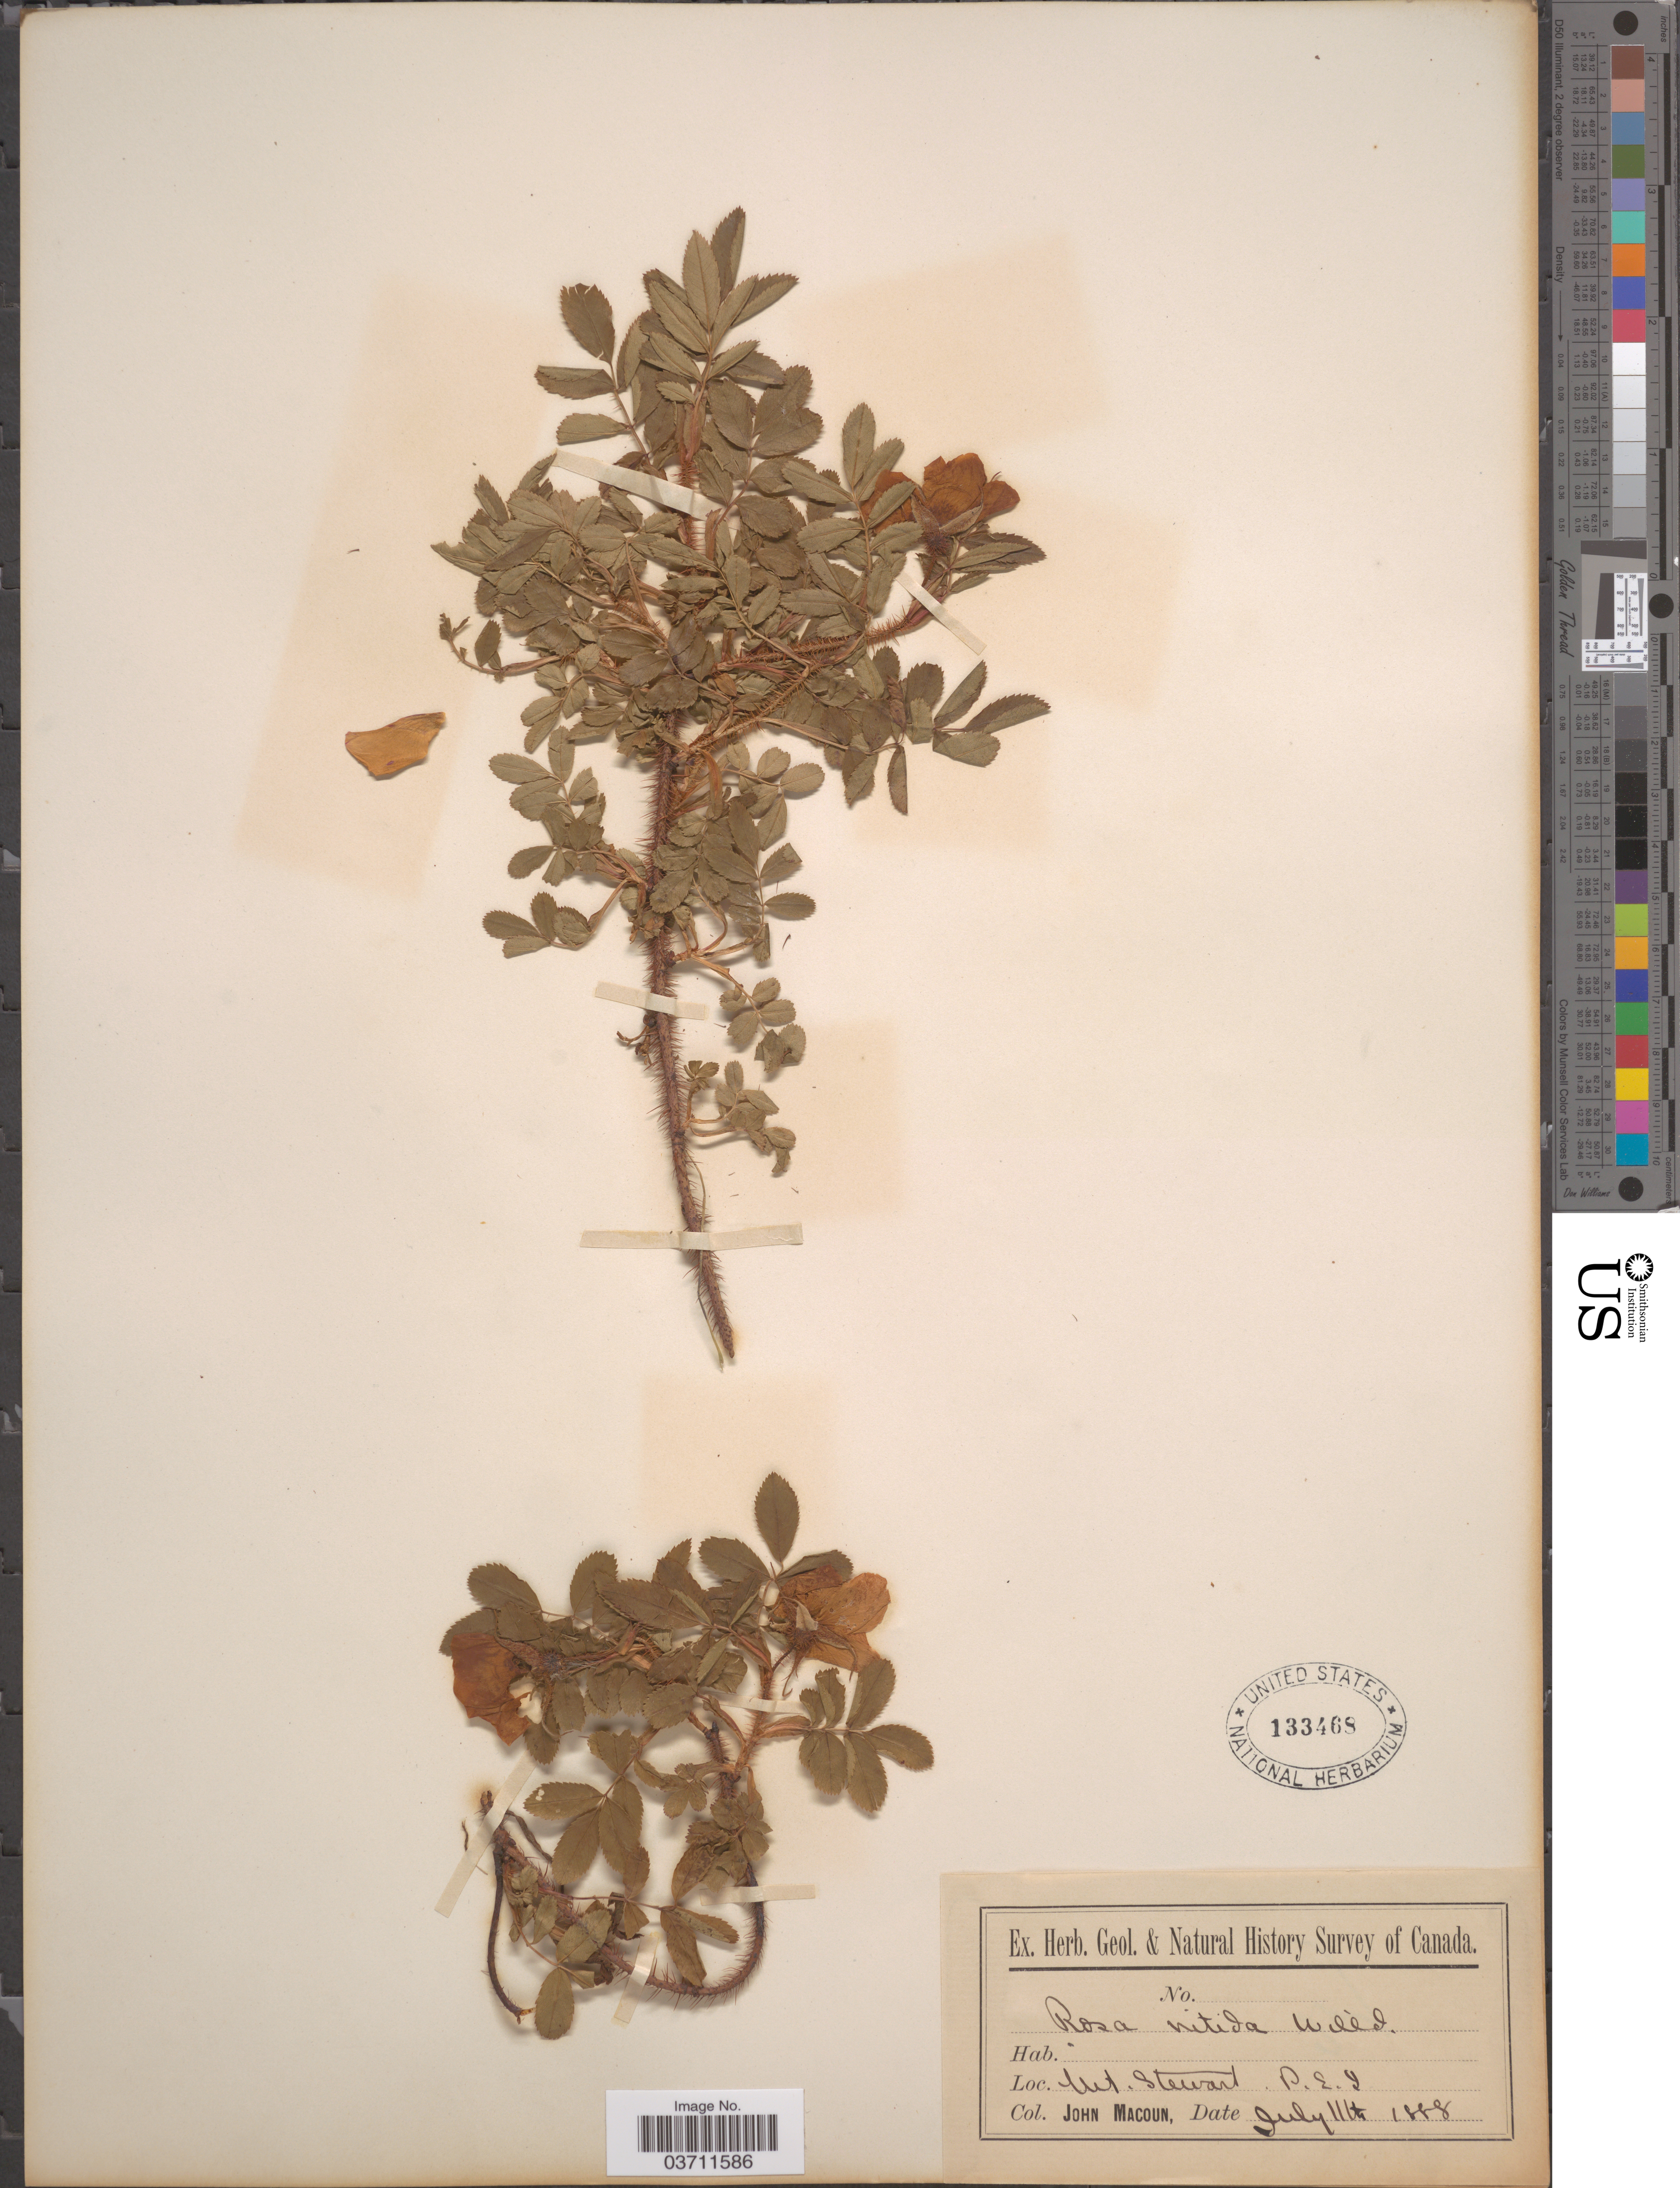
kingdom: Plantae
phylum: Tracheophyta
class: Magnoliopsida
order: Rosales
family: Rosaceae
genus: Rosa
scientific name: Rosa nitida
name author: Willd.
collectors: J. Macoun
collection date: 1888-07-11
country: Canada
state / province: Prince Edward Island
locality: Mt. Stewart.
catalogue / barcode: US 133468